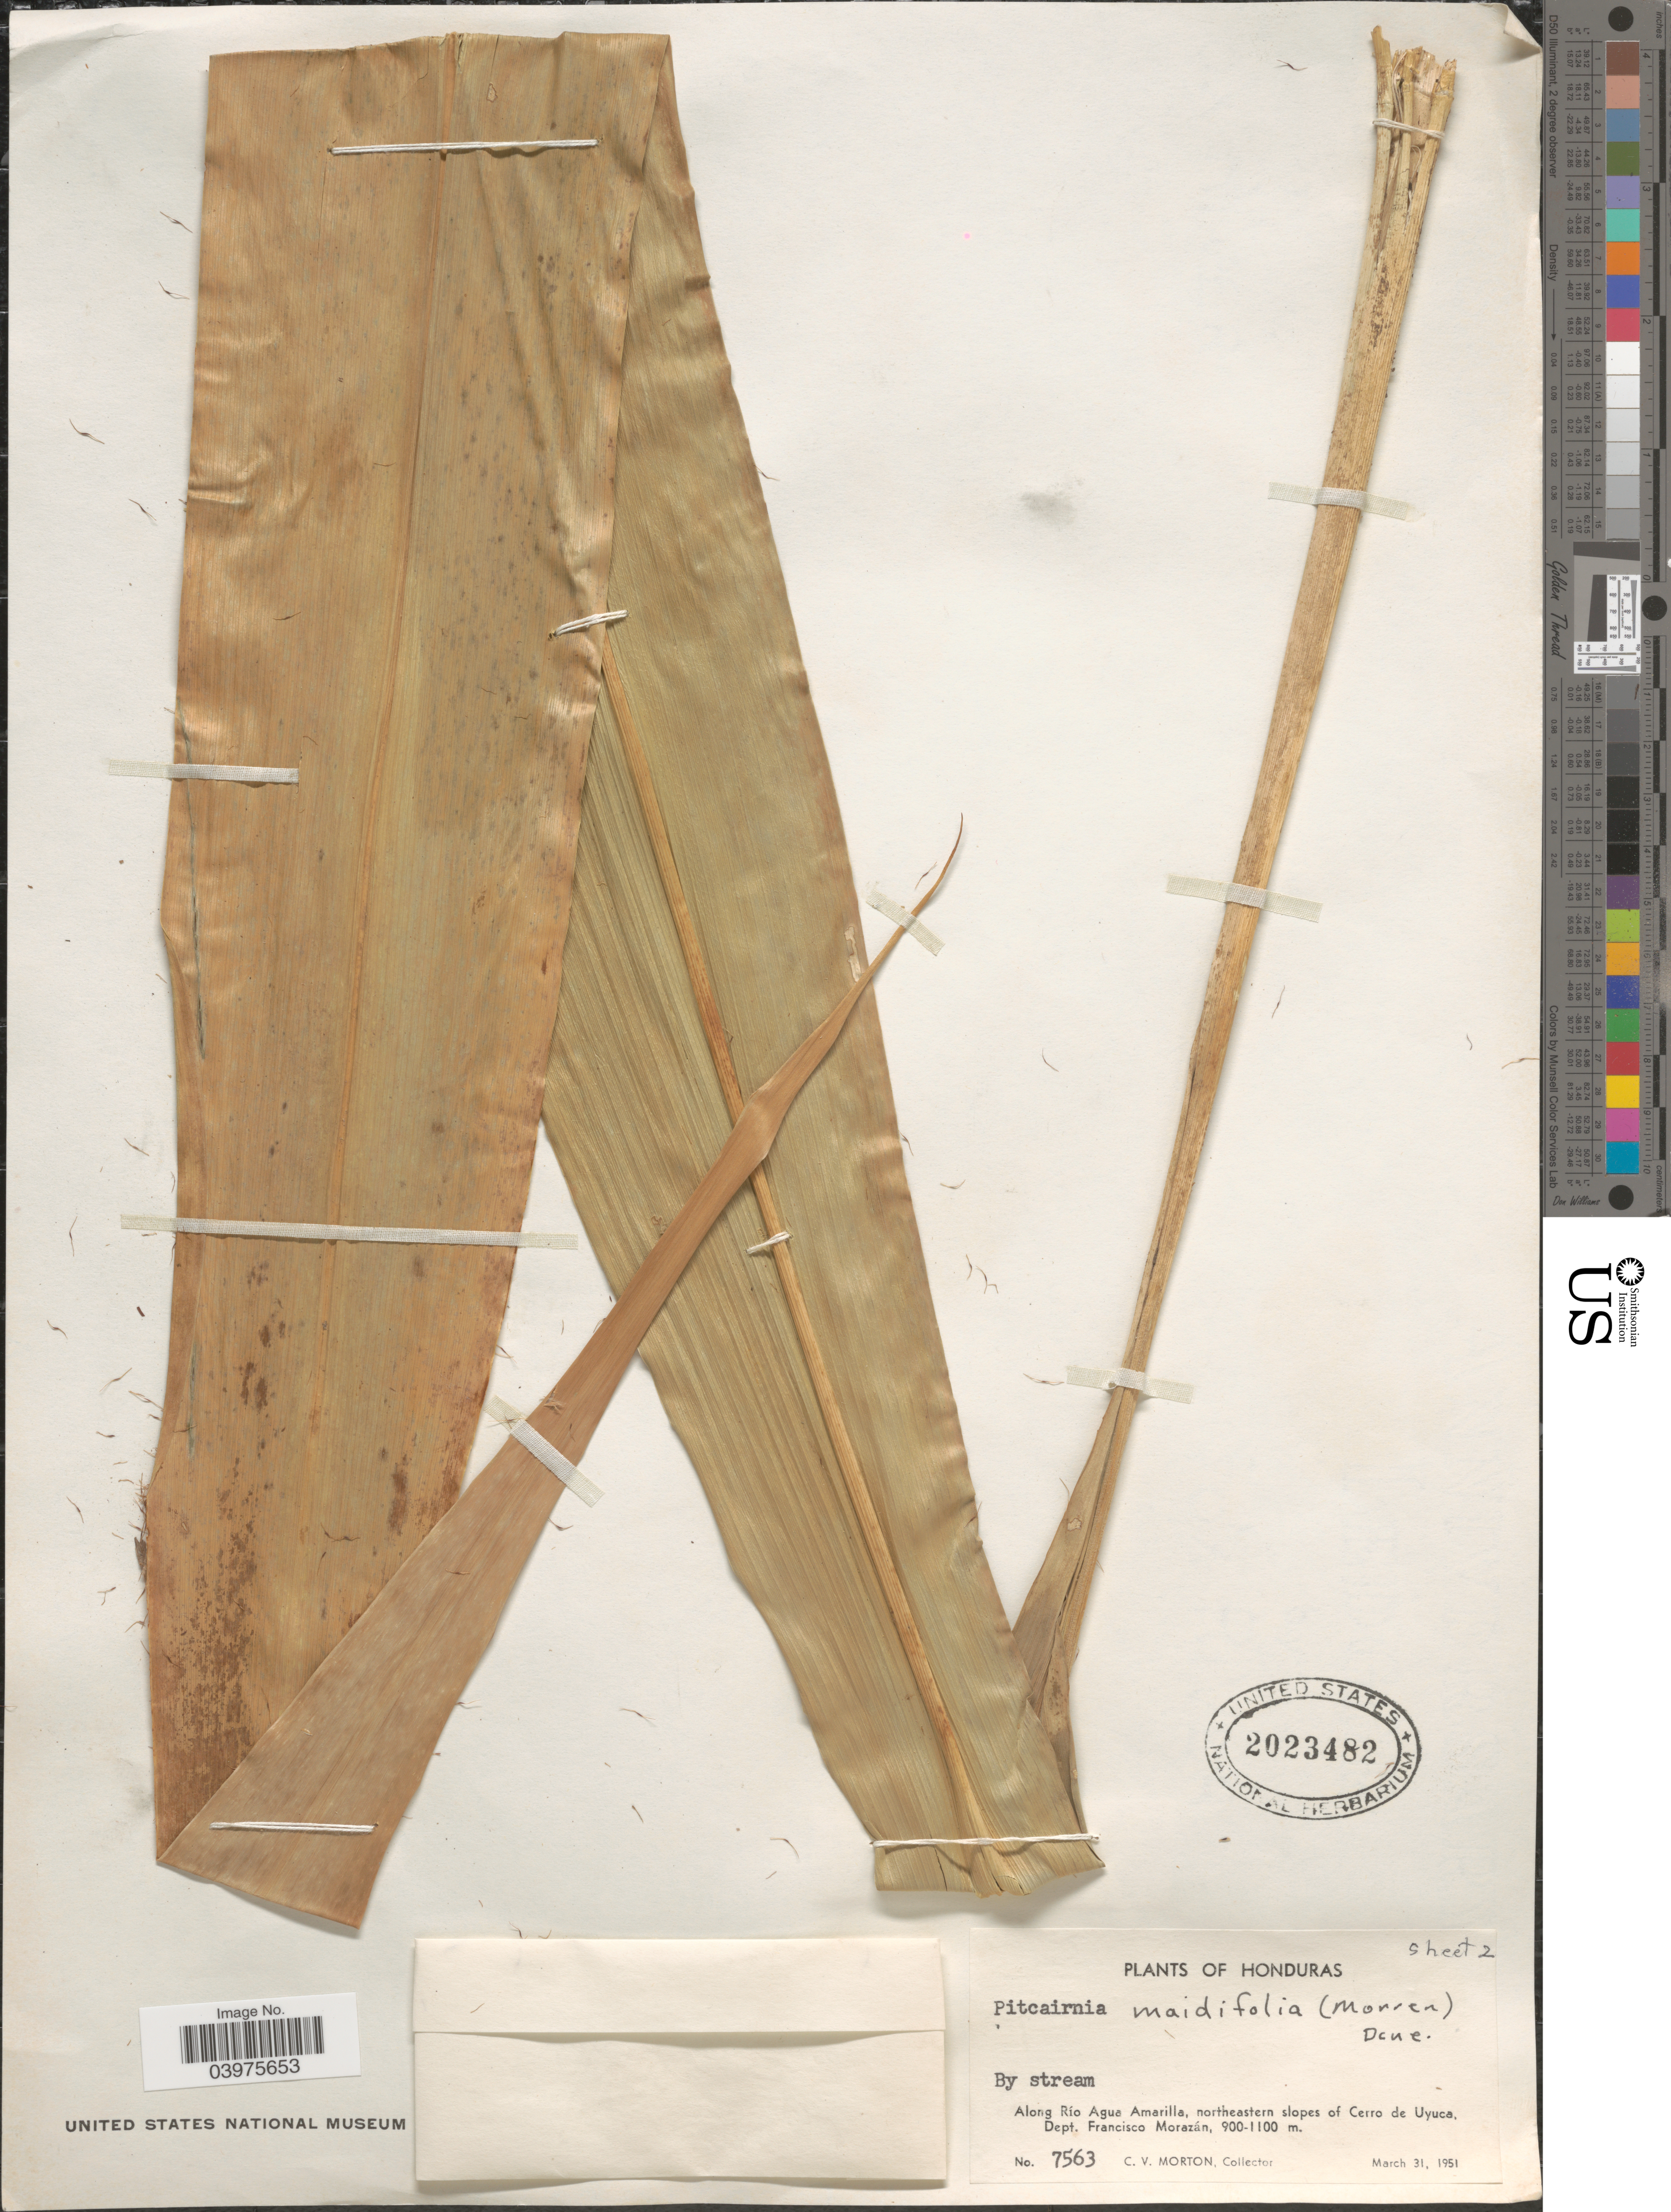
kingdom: Plantae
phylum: Tracheophyta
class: Liliopsida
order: Poales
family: Bromeliaceae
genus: Pitcairnia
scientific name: Pitcairnia maidifolia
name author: (C. Morren) Decne. ex Planch.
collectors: C. V. Morton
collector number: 7563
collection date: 1951-03-31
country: Honduras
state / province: Fco. Morazán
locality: Along Río Agua Amarilla, northeastern slopes of Cerro de Uyuca, Dept. Francisco Morazán.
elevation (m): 900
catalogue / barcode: US 2023482